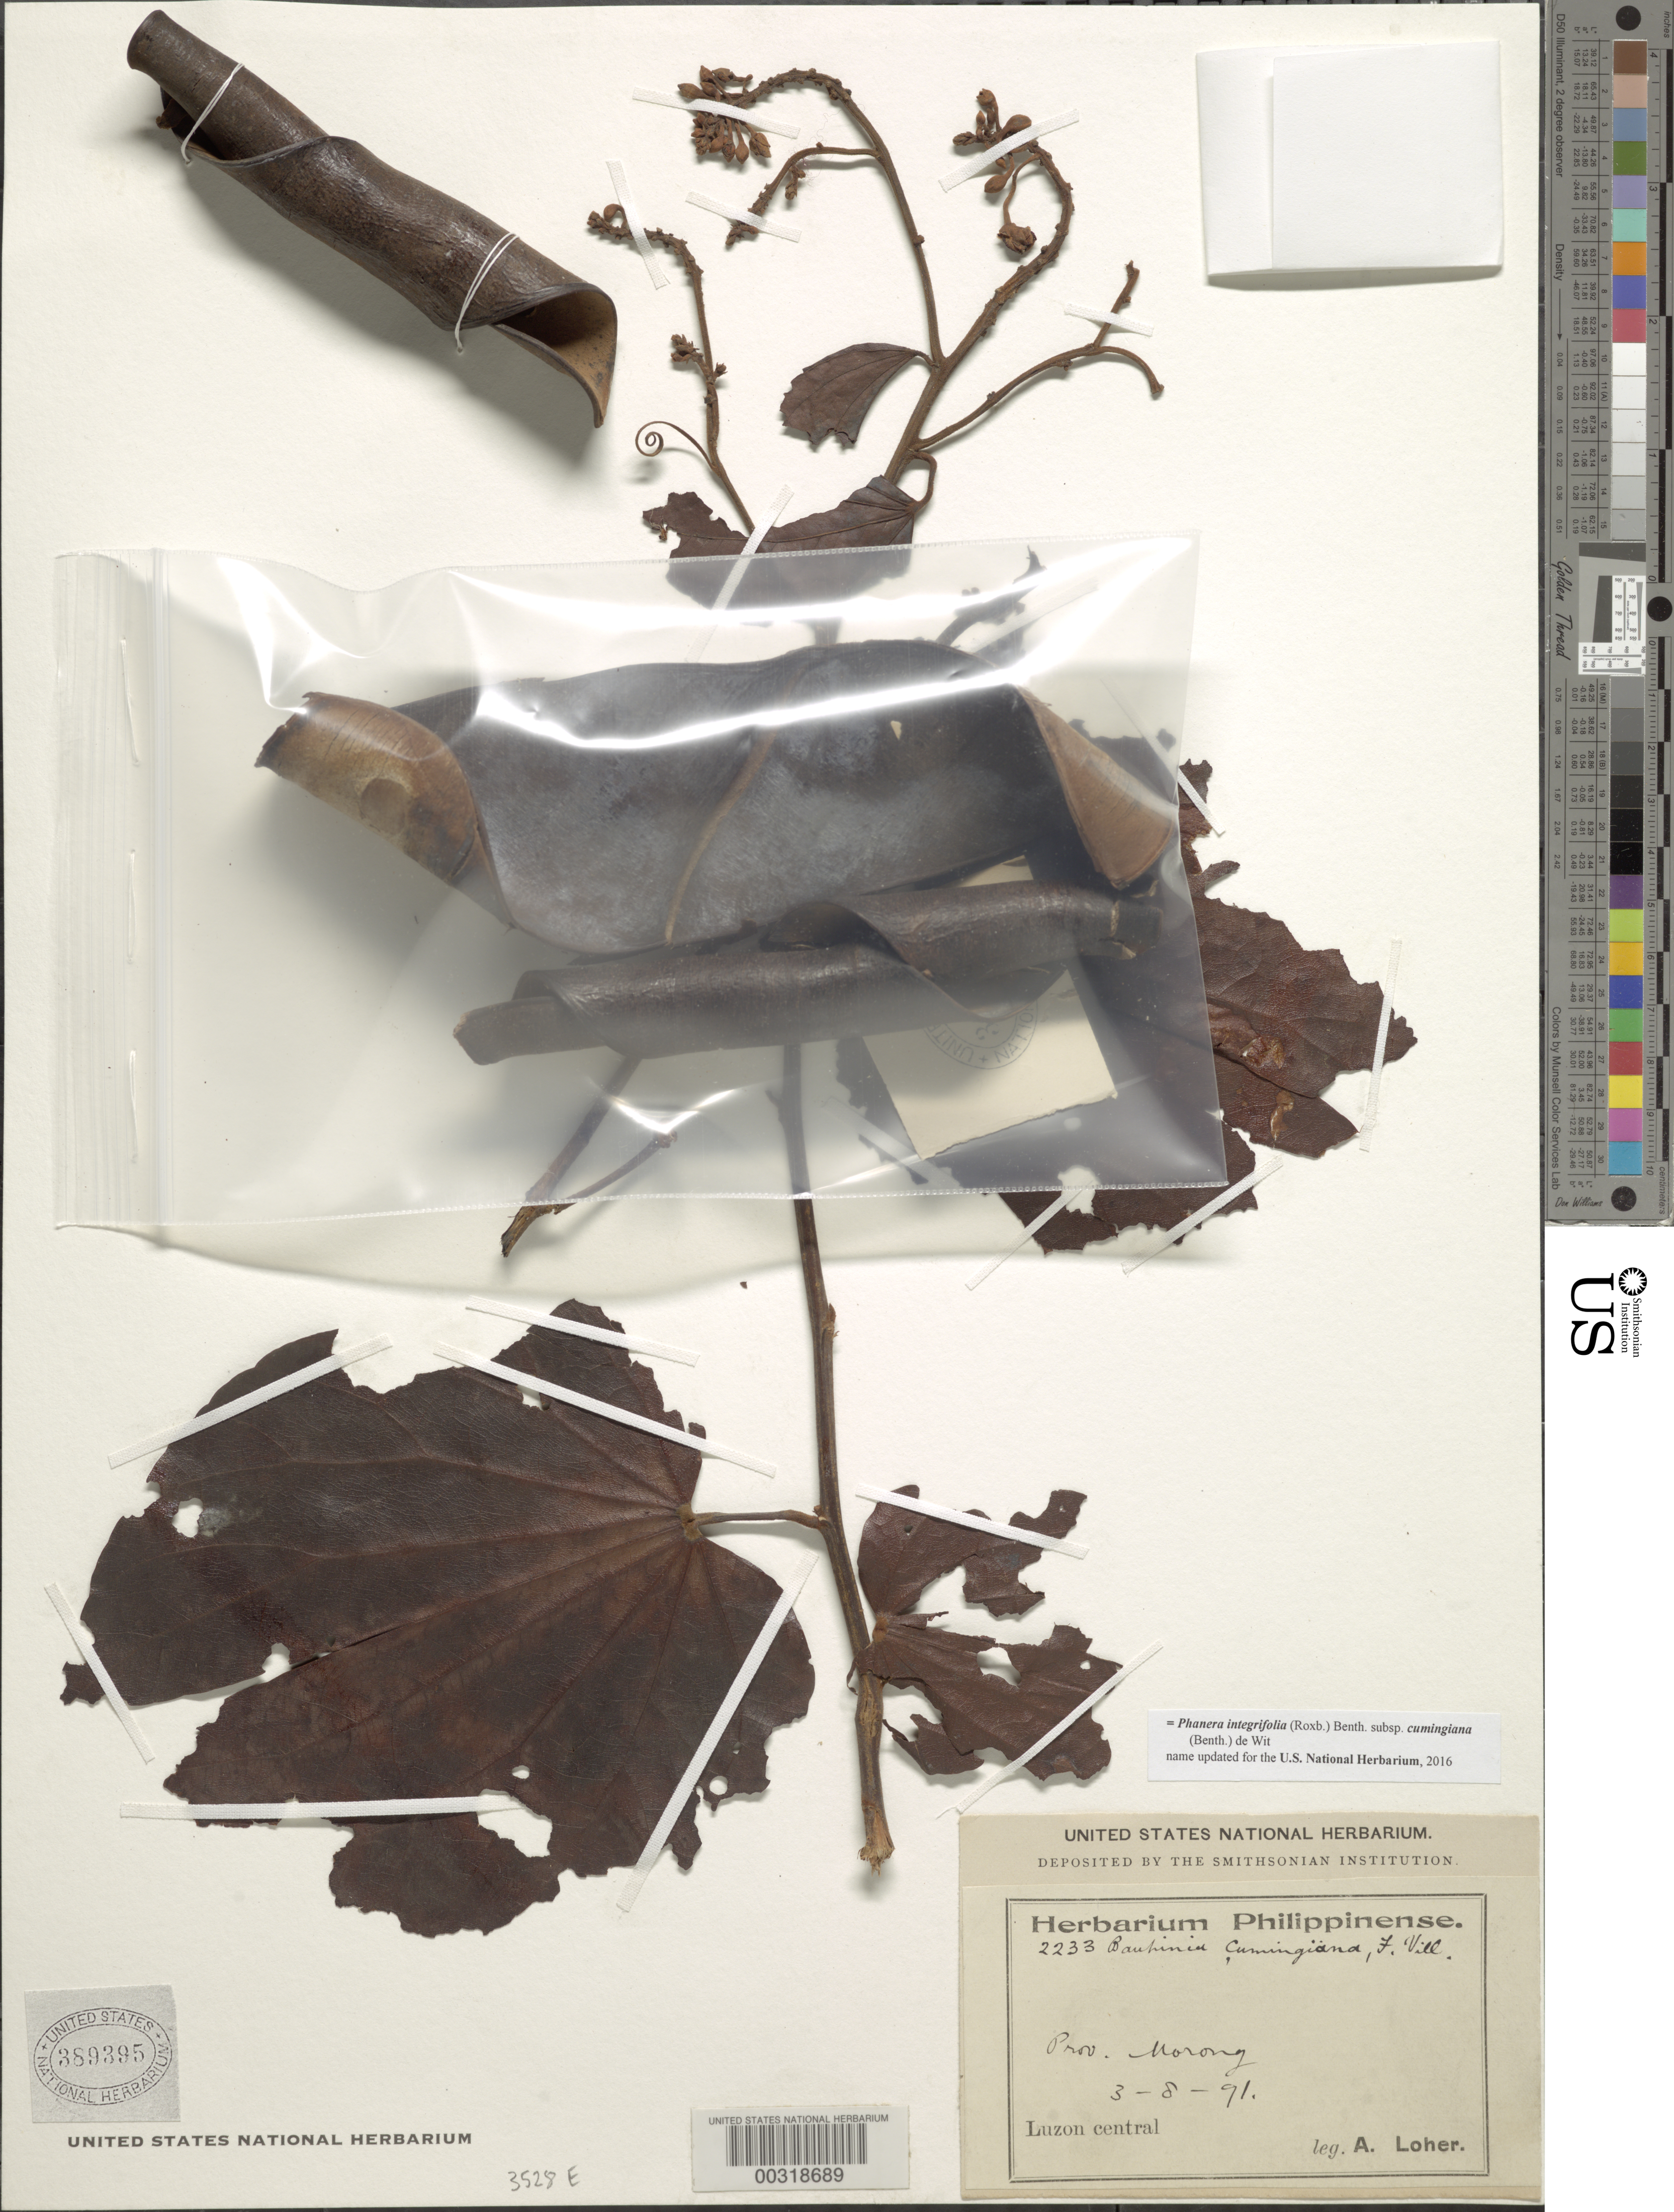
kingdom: Plantae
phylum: Tracheophyta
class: Magnoliopsida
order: Fabales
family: Fabaceae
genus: Phanera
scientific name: Phanera integrifolia subsp. cumingiana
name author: (Benth.) de Wit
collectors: A. Loher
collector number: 2233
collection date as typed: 03 Aug 1891 or 08 Mar 1891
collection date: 1891-03-08 or 1891-08-03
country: Philippines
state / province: Calabarzon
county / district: Rizal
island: Luzon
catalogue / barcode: US 389395